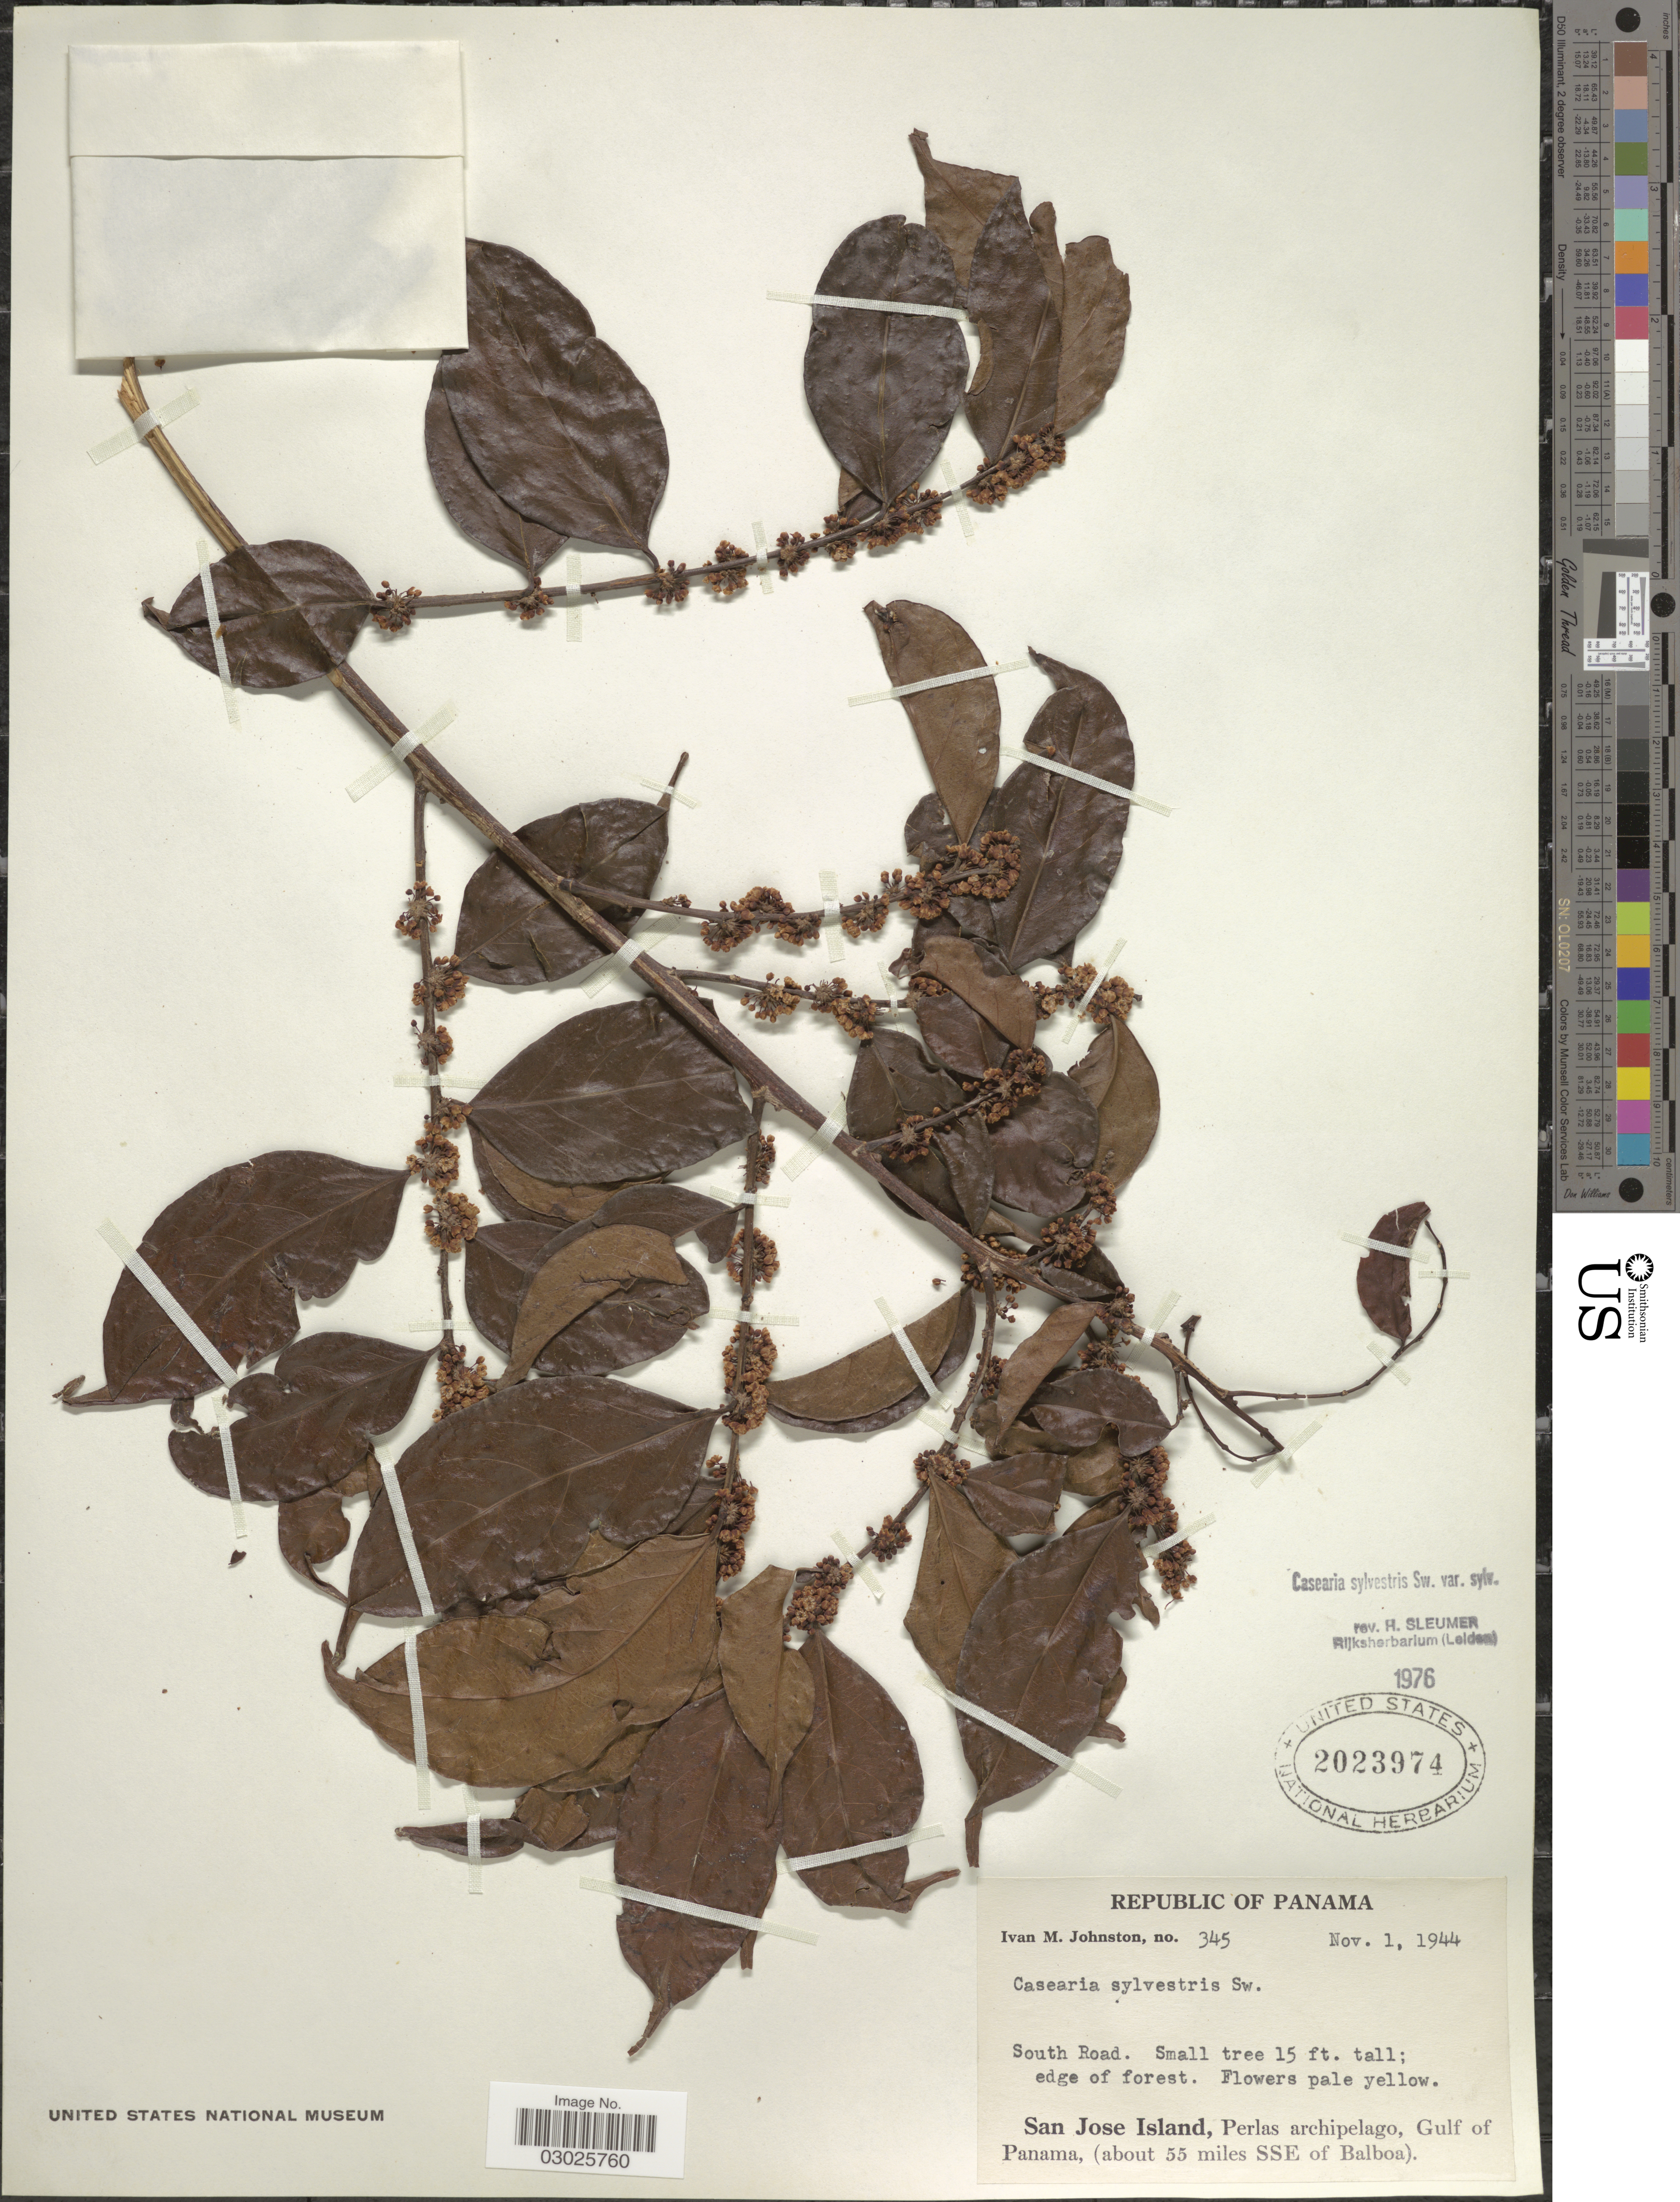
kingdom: Plantae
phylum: Tracheophyta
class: Magnoliopsida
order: Malpighiales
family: Salicaceae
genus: Casearia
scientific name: Casearia sylvestris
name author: Sw.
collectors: I.M. Johnston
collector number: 345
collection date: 1944-11-01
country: Panama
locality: South Road. San Jose Island, Perlas archipelago, Gulf of Panama, (about 55 miles SSE of Balboa).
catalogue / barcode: US 2023974